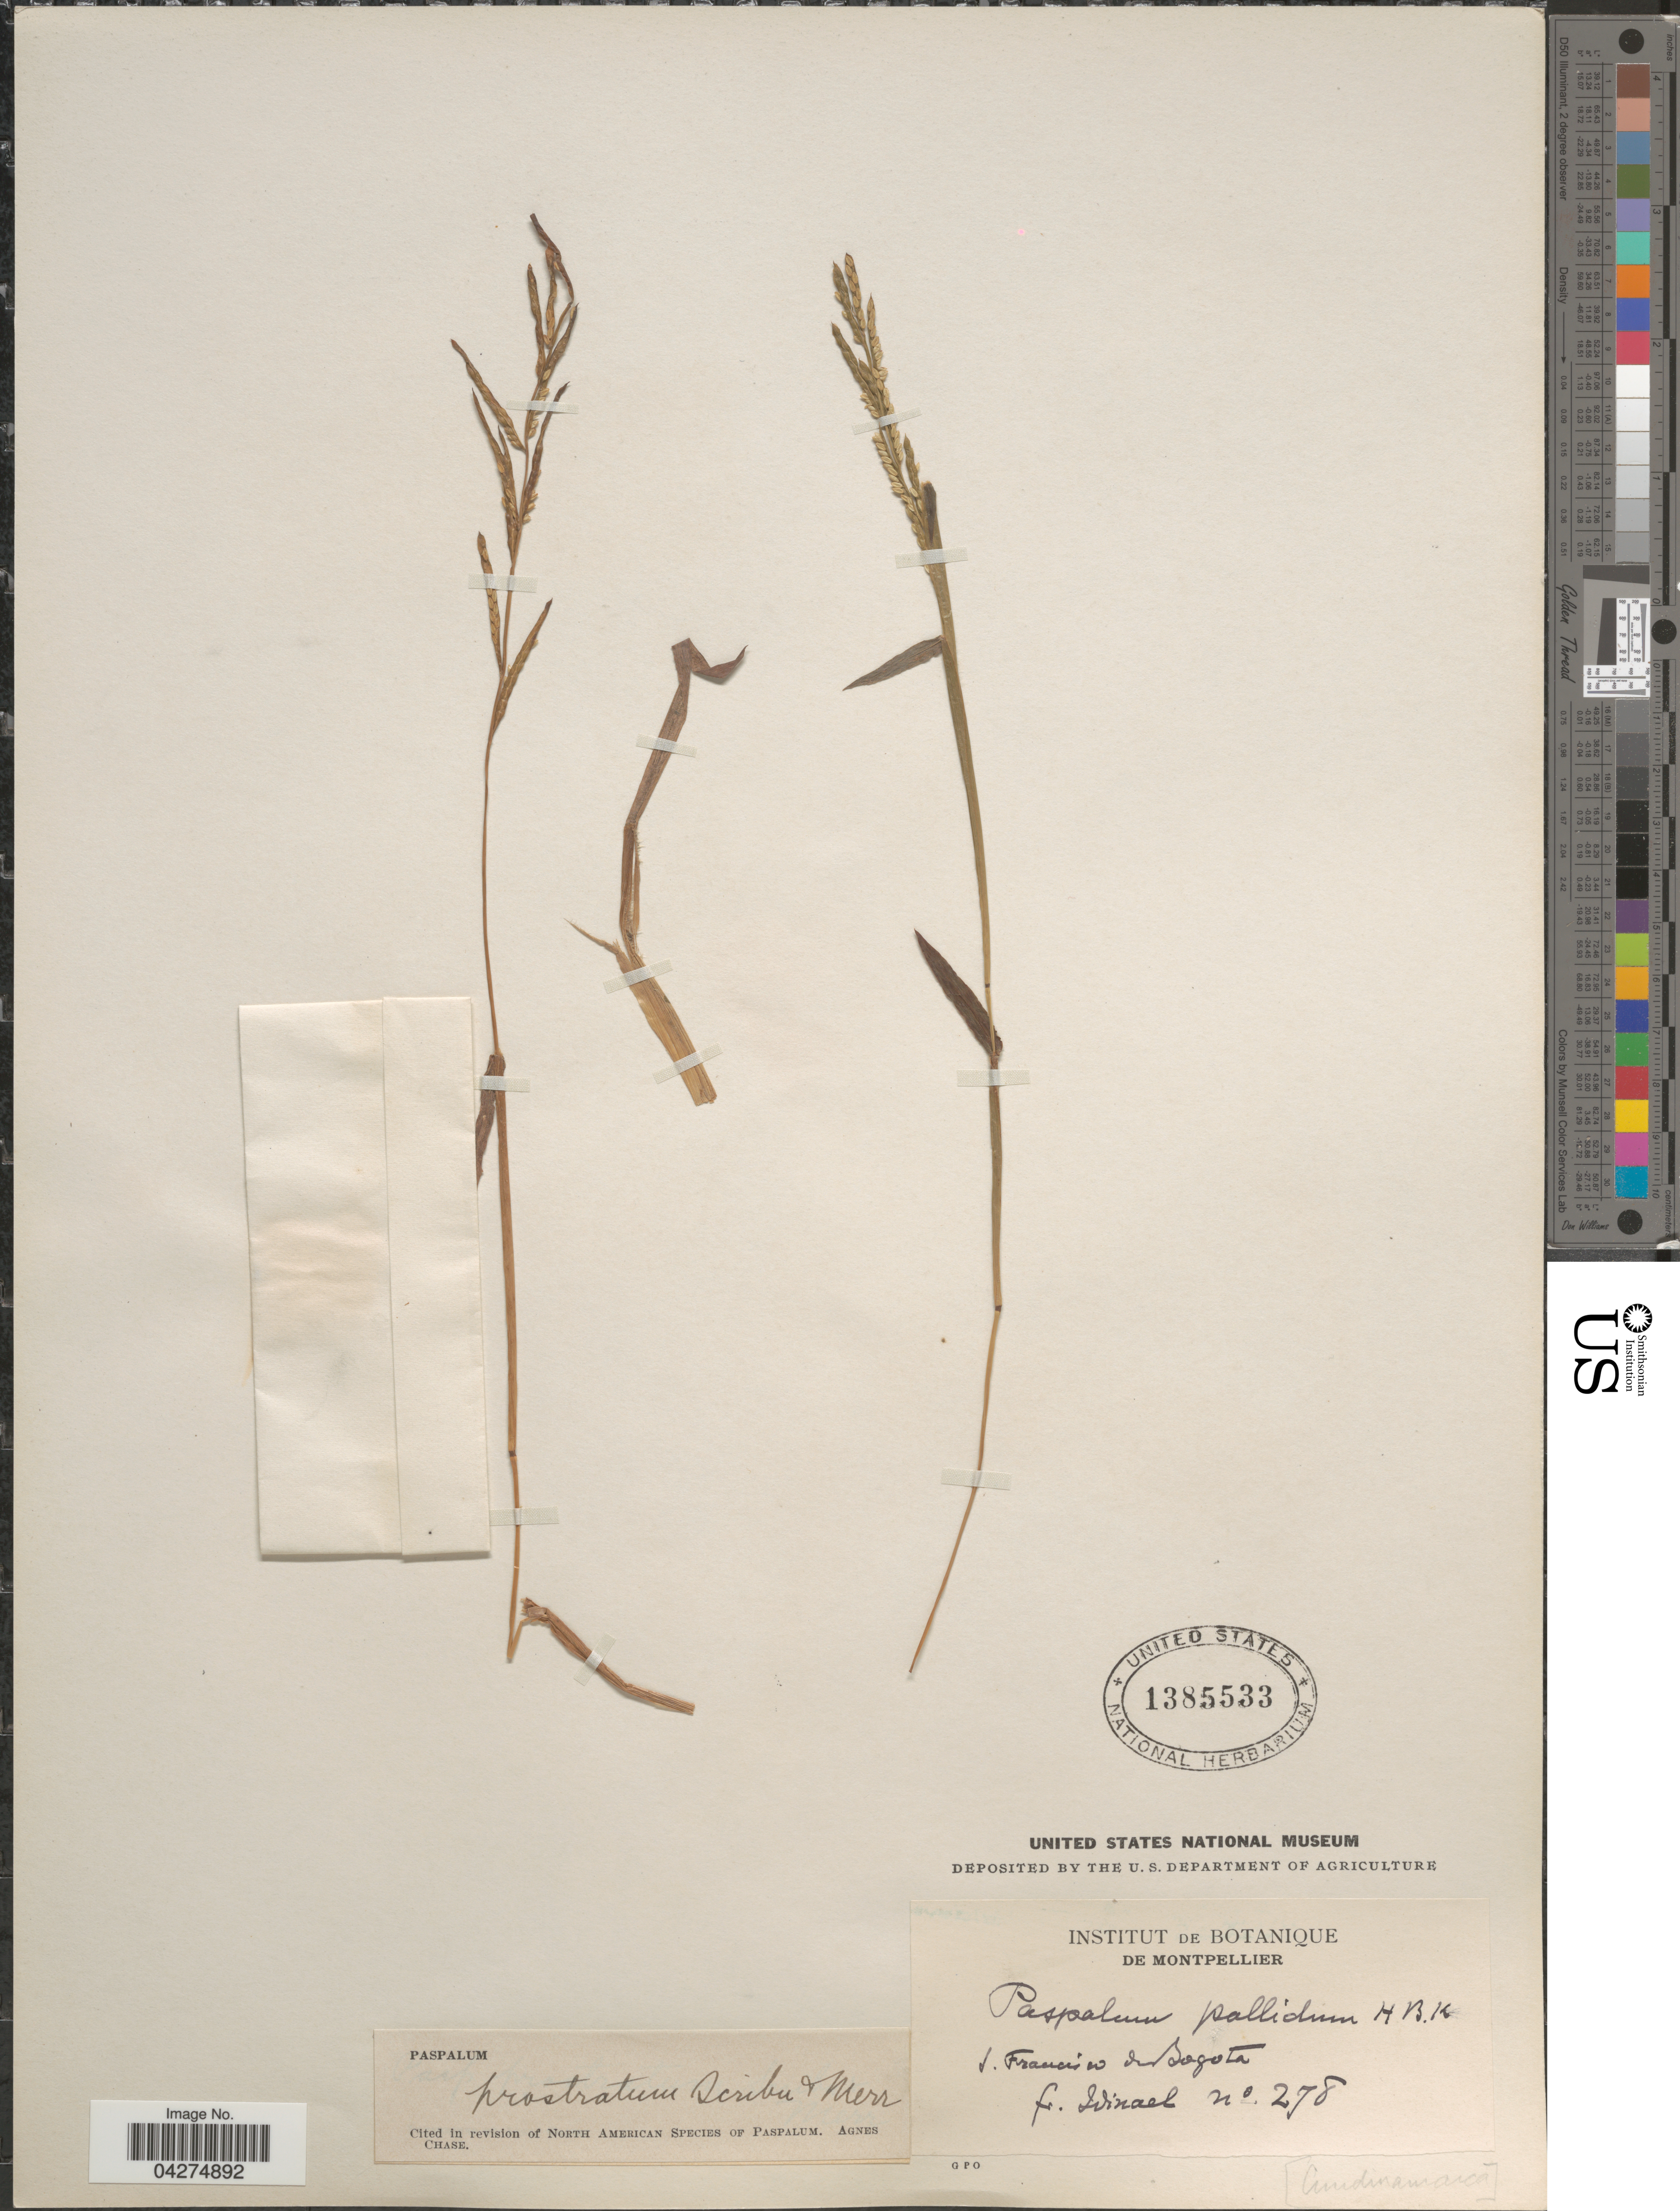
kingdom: Plantae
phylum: Tracheophyta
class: Liliopsida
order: Poales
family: Poaceae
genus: Paspalum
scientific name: Paspalum prostratum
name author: Scribn. & Merr.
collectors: Idinael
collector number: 278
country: Colombia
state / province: Bogota D.C.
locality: S. Francisco de Bogota.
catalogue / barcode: US 1385533